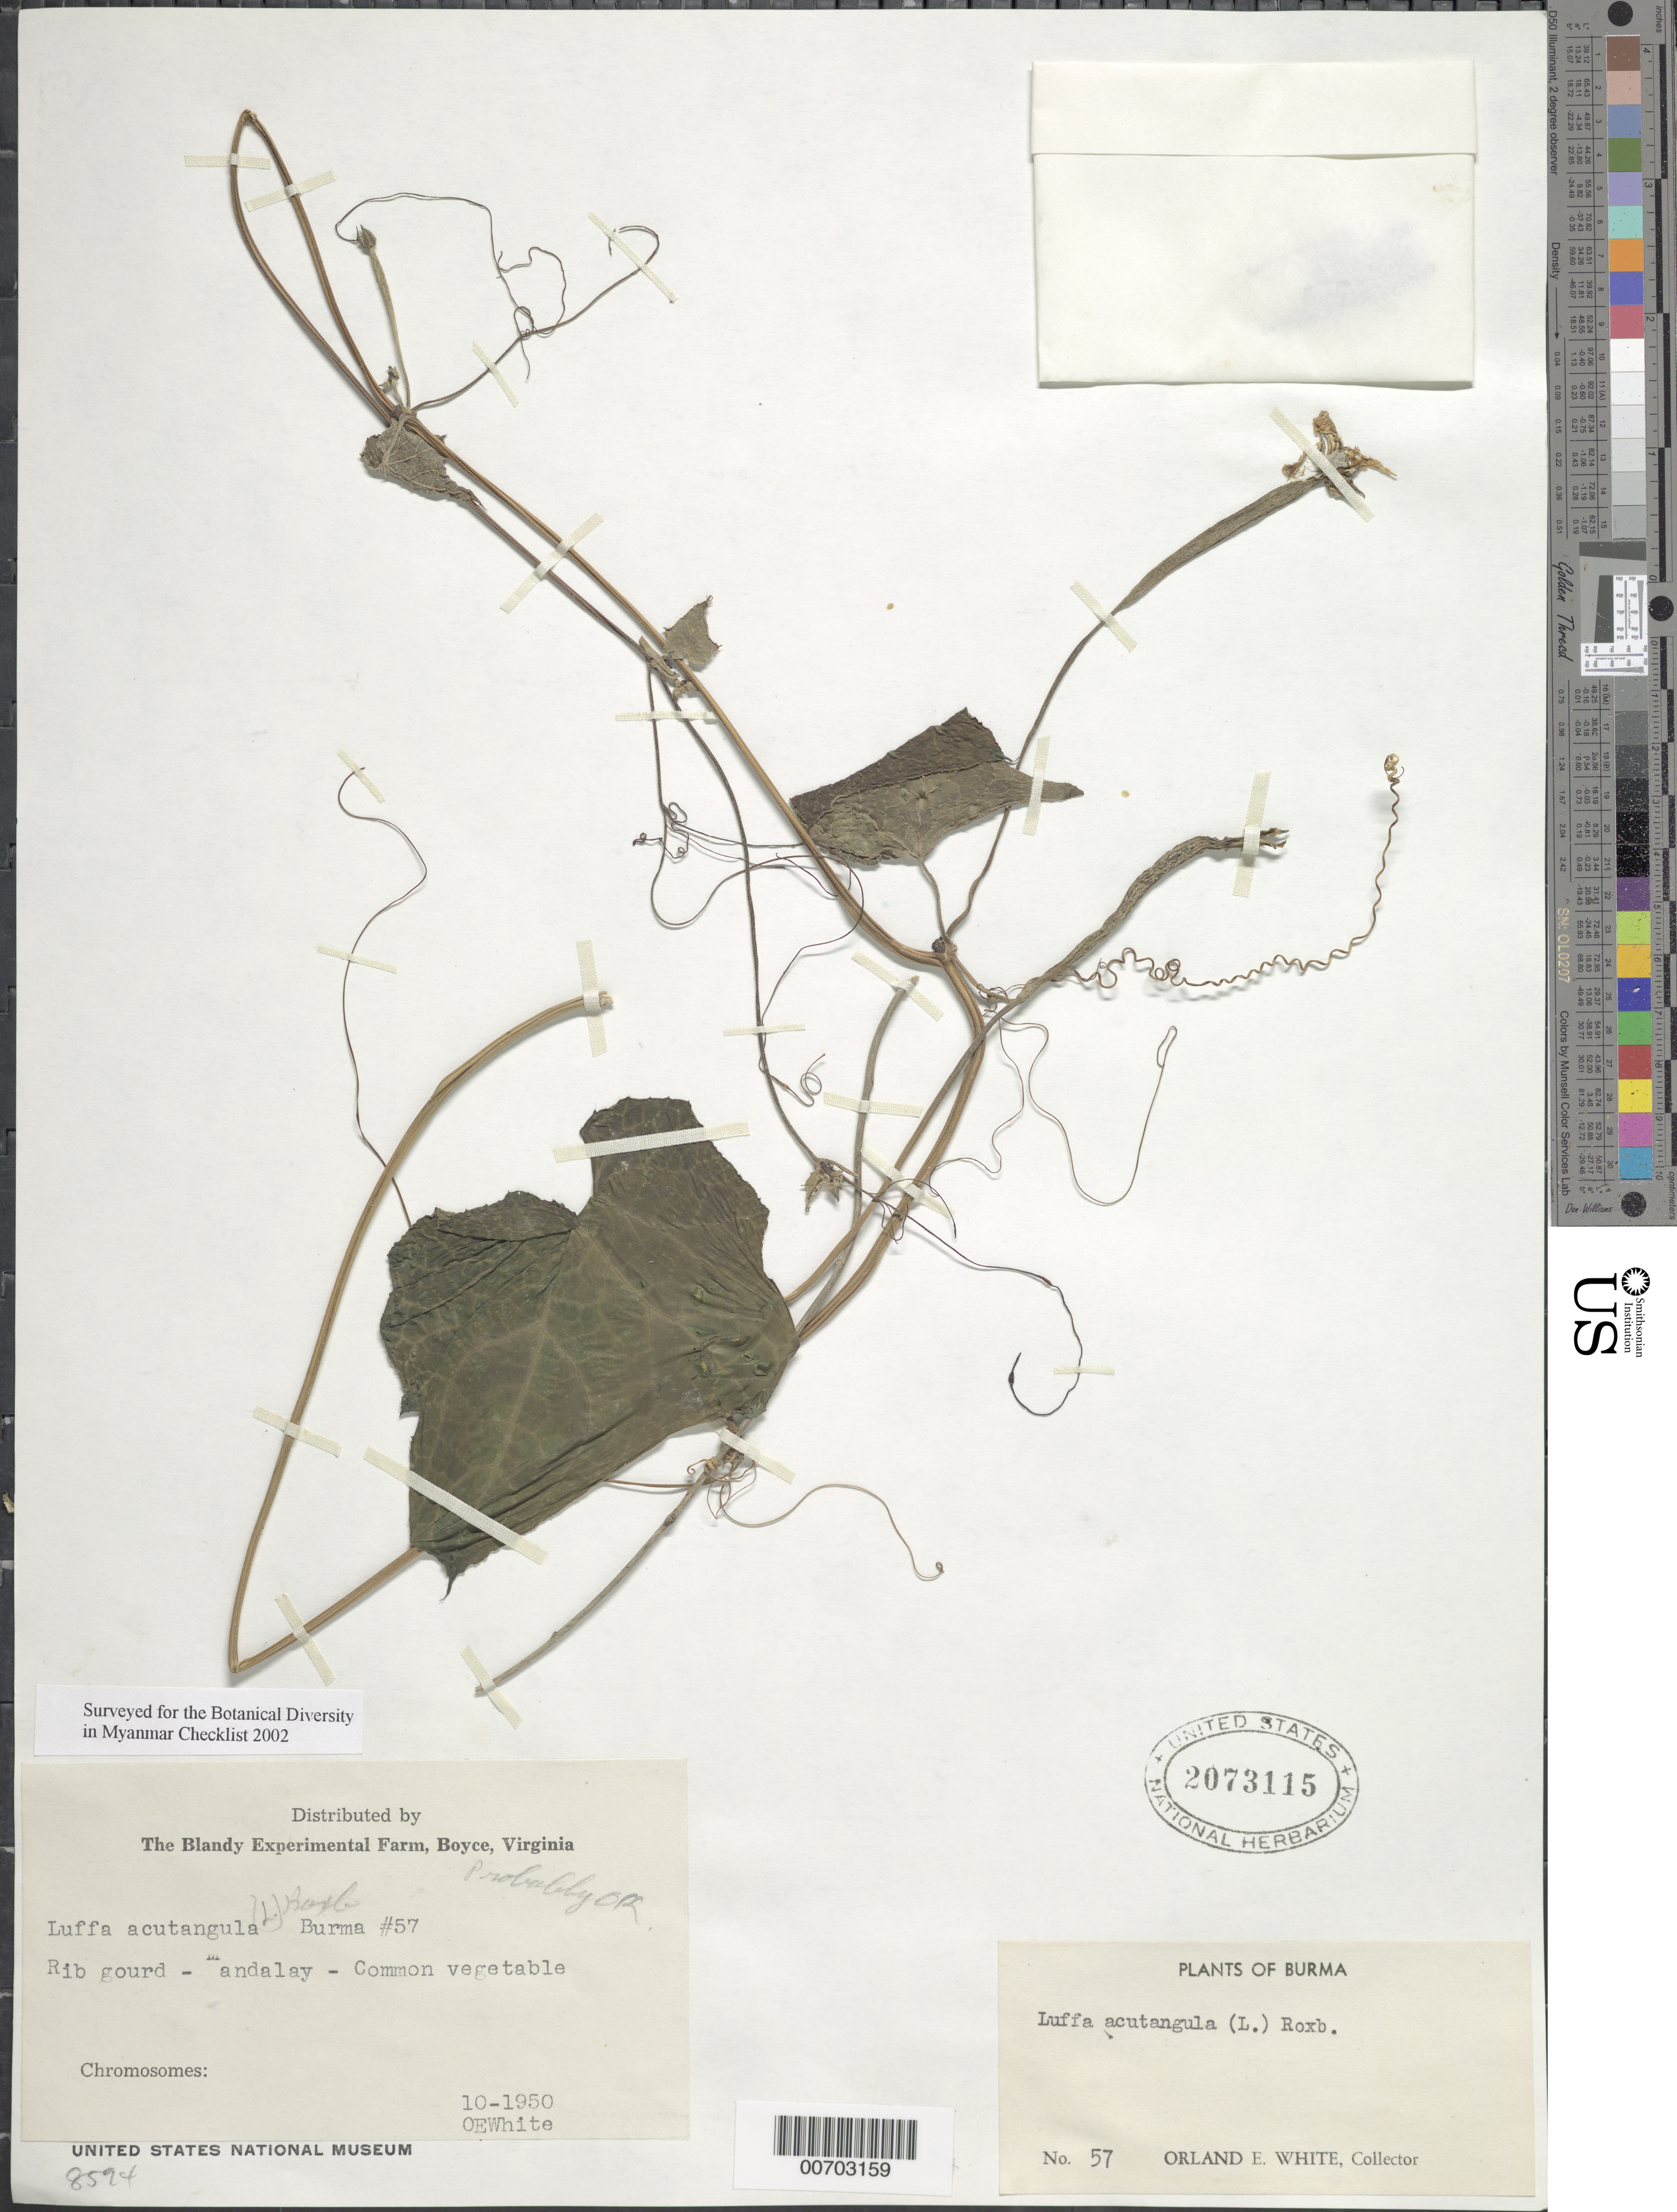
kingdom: Plantae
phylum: Tracheophyta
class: Magnoliopsida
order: Cucurbitales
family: Cucurbitaceae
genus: Luffa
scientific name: Luffa acutangula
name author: (L.) Roxb.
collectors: O. E. White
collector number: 57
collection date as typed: Oct 1950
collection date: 1950-10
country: Myanmar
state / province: Mandalay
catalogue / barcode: US 2073115